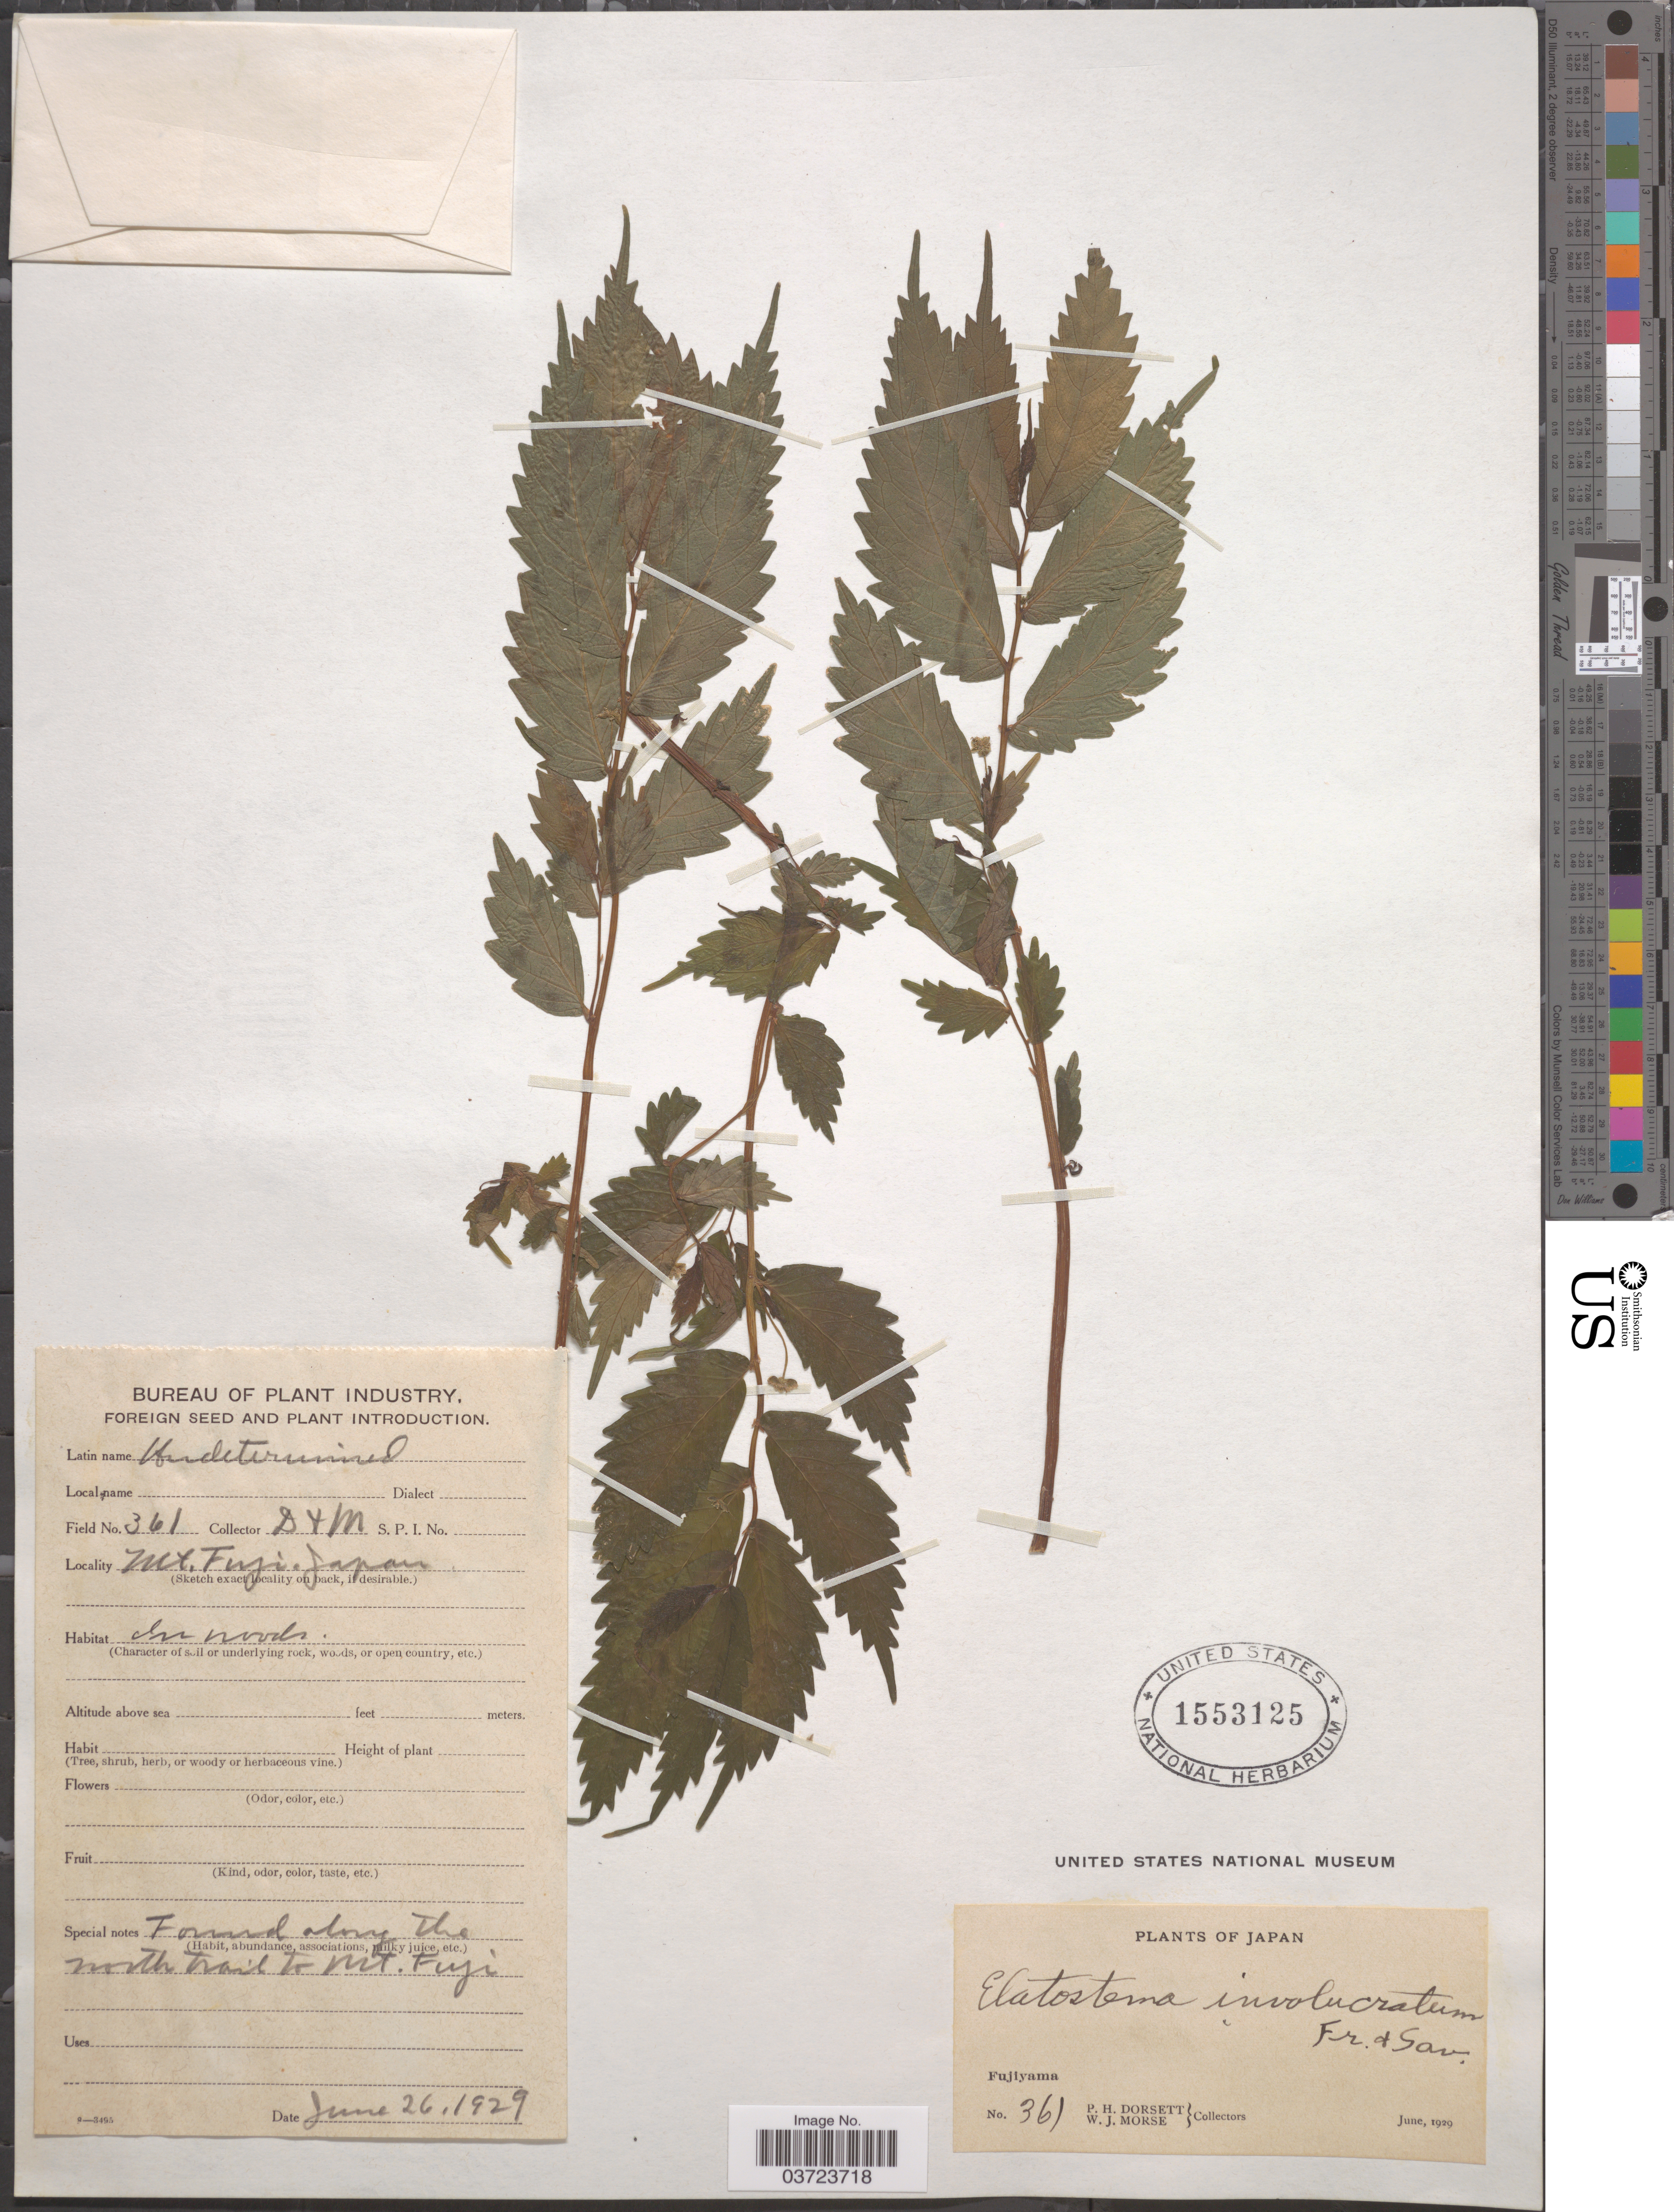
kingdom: Plantae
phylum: Tracheophyta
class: Magnoliopsida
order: Rosales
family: Urticaceae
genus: Elatostema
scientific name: Elatostema involucratum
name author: Franch. & Sav.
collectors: P. H. Dorsett & W. J. Morse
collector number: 361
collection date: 1929-06-26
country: Japan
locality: Fujiyama. Mt. Fuji.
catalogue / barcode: US 1553125